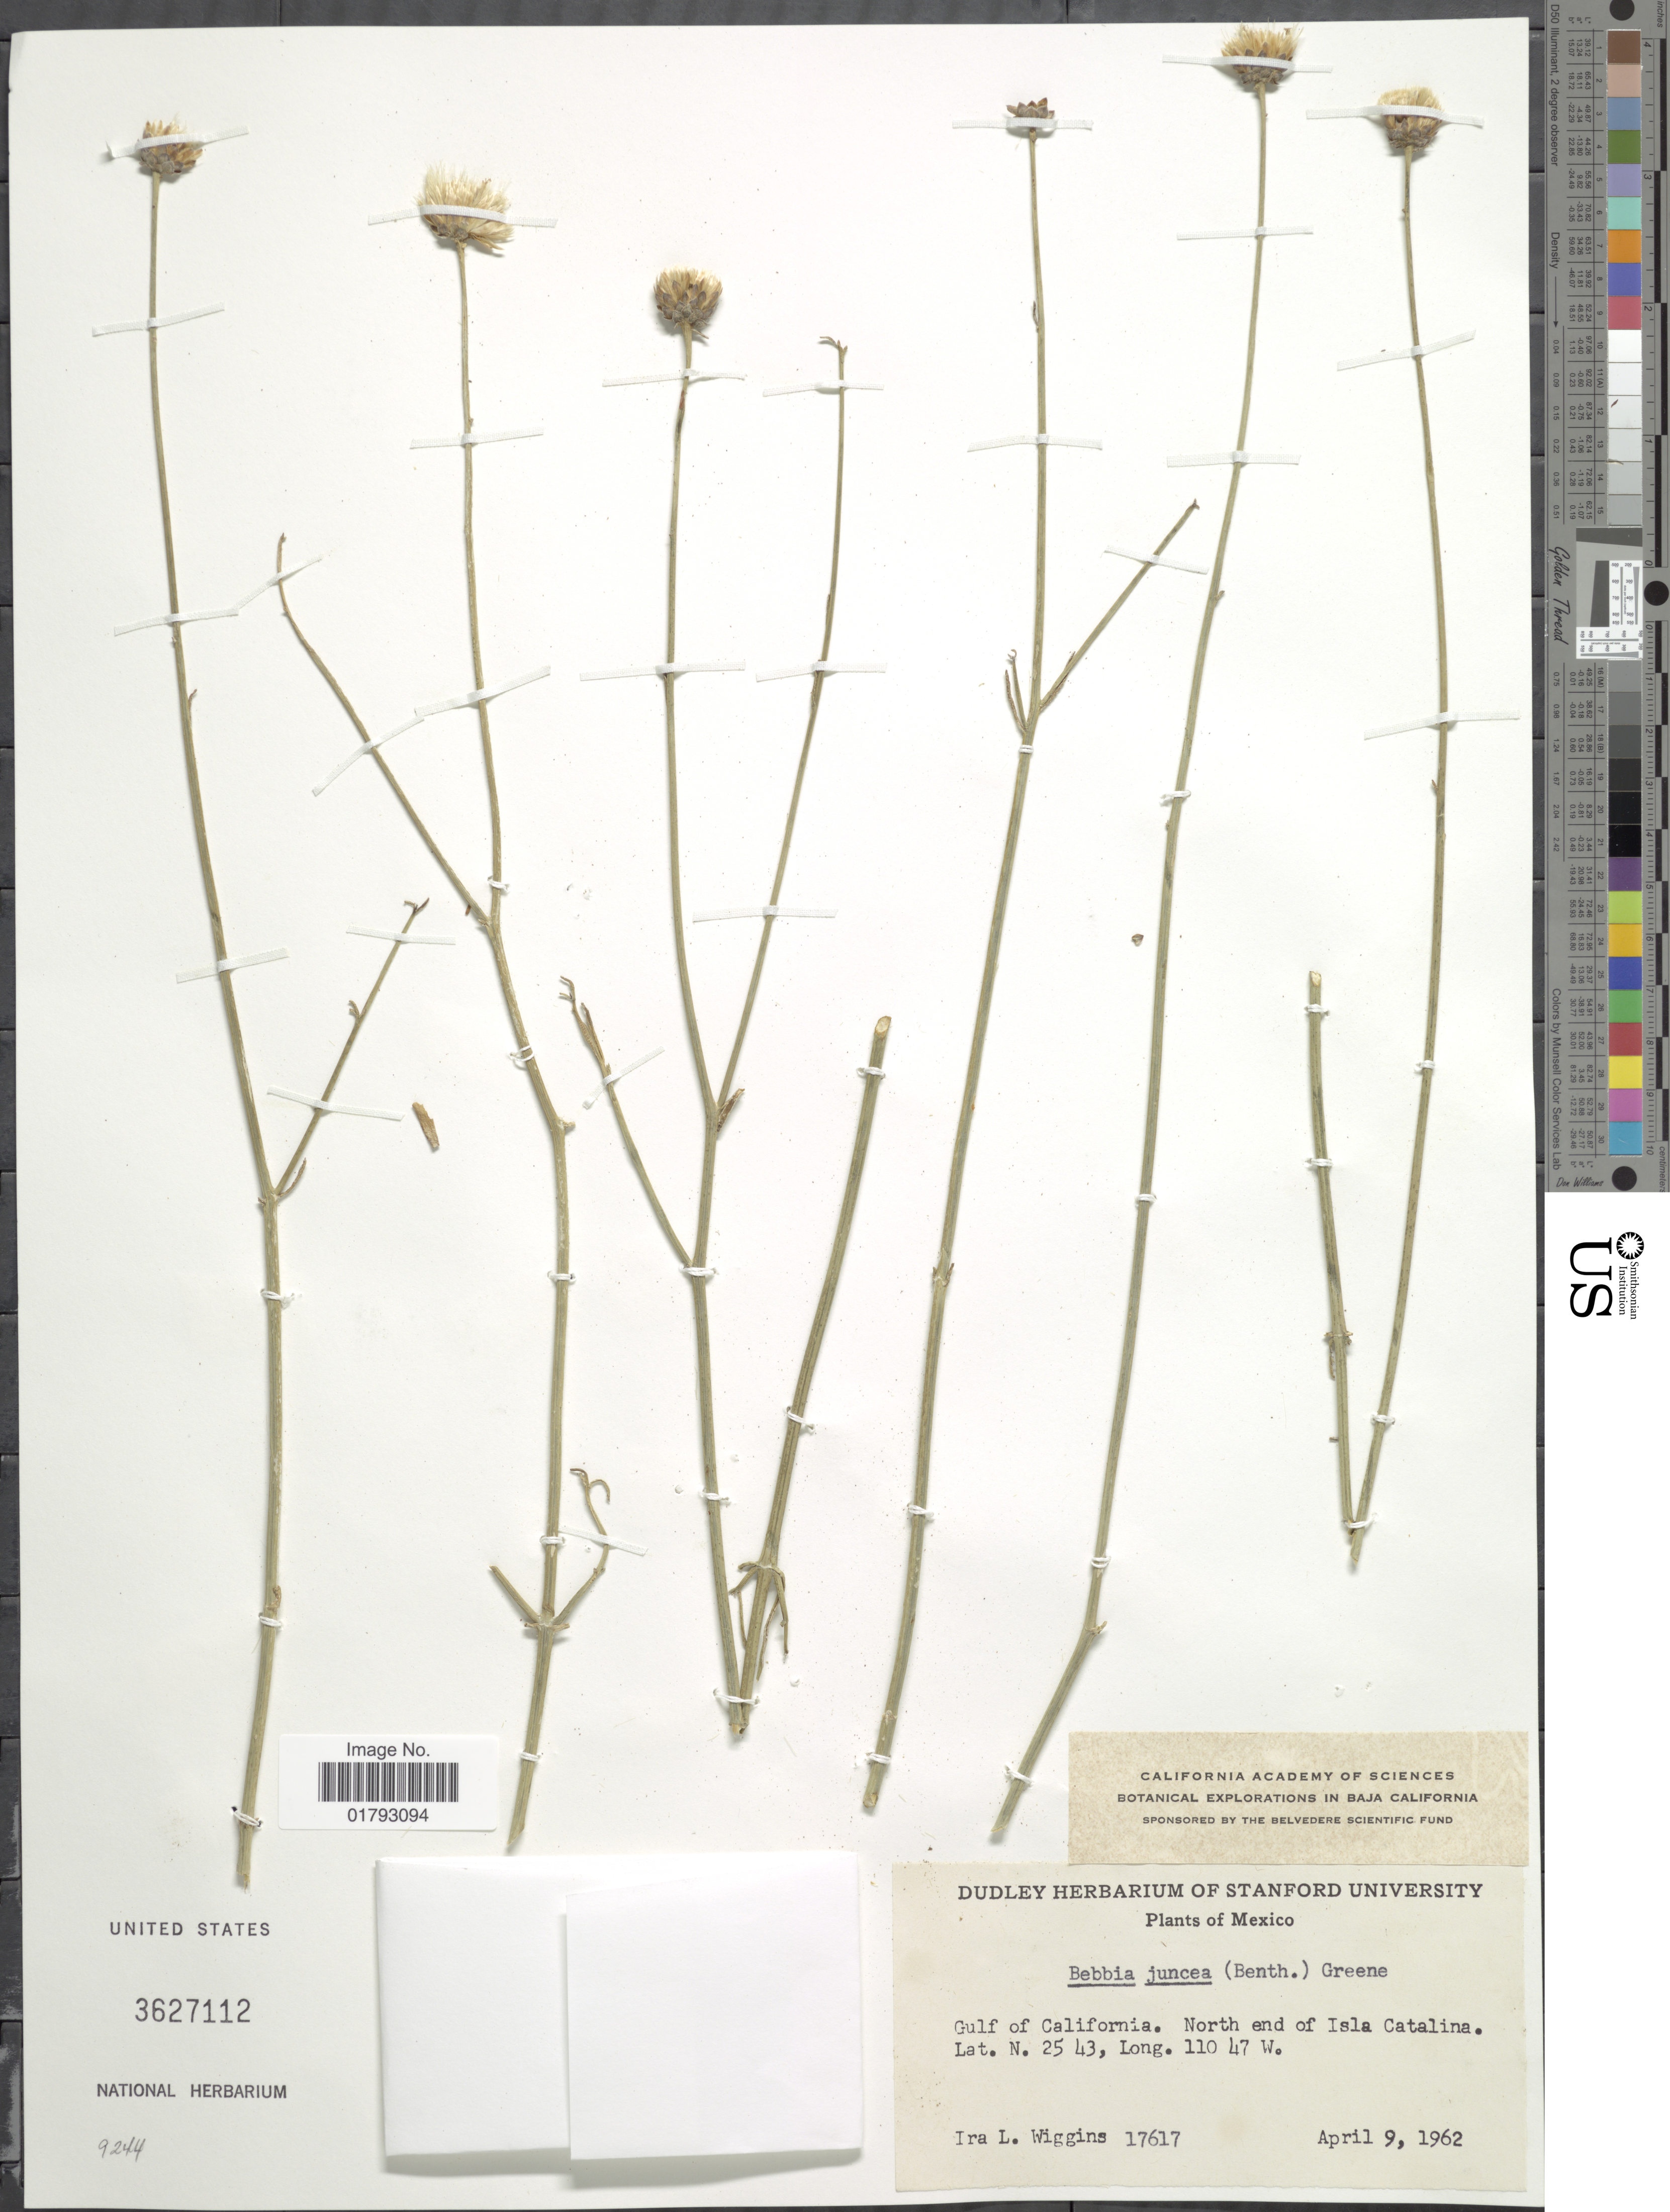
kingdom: Plantae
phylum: Tracheophyta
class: Magnoliopsida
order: Asterales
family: Asteraceae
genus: Bebbia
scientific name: Bebbia juncea var. juncea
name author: (Benth.) Greene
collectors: I. L. Wiggins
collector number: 17617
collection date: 1962-04-09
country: Mexico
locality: Gulf of California, North end of Isla Catalina.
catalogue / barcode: US 3627112